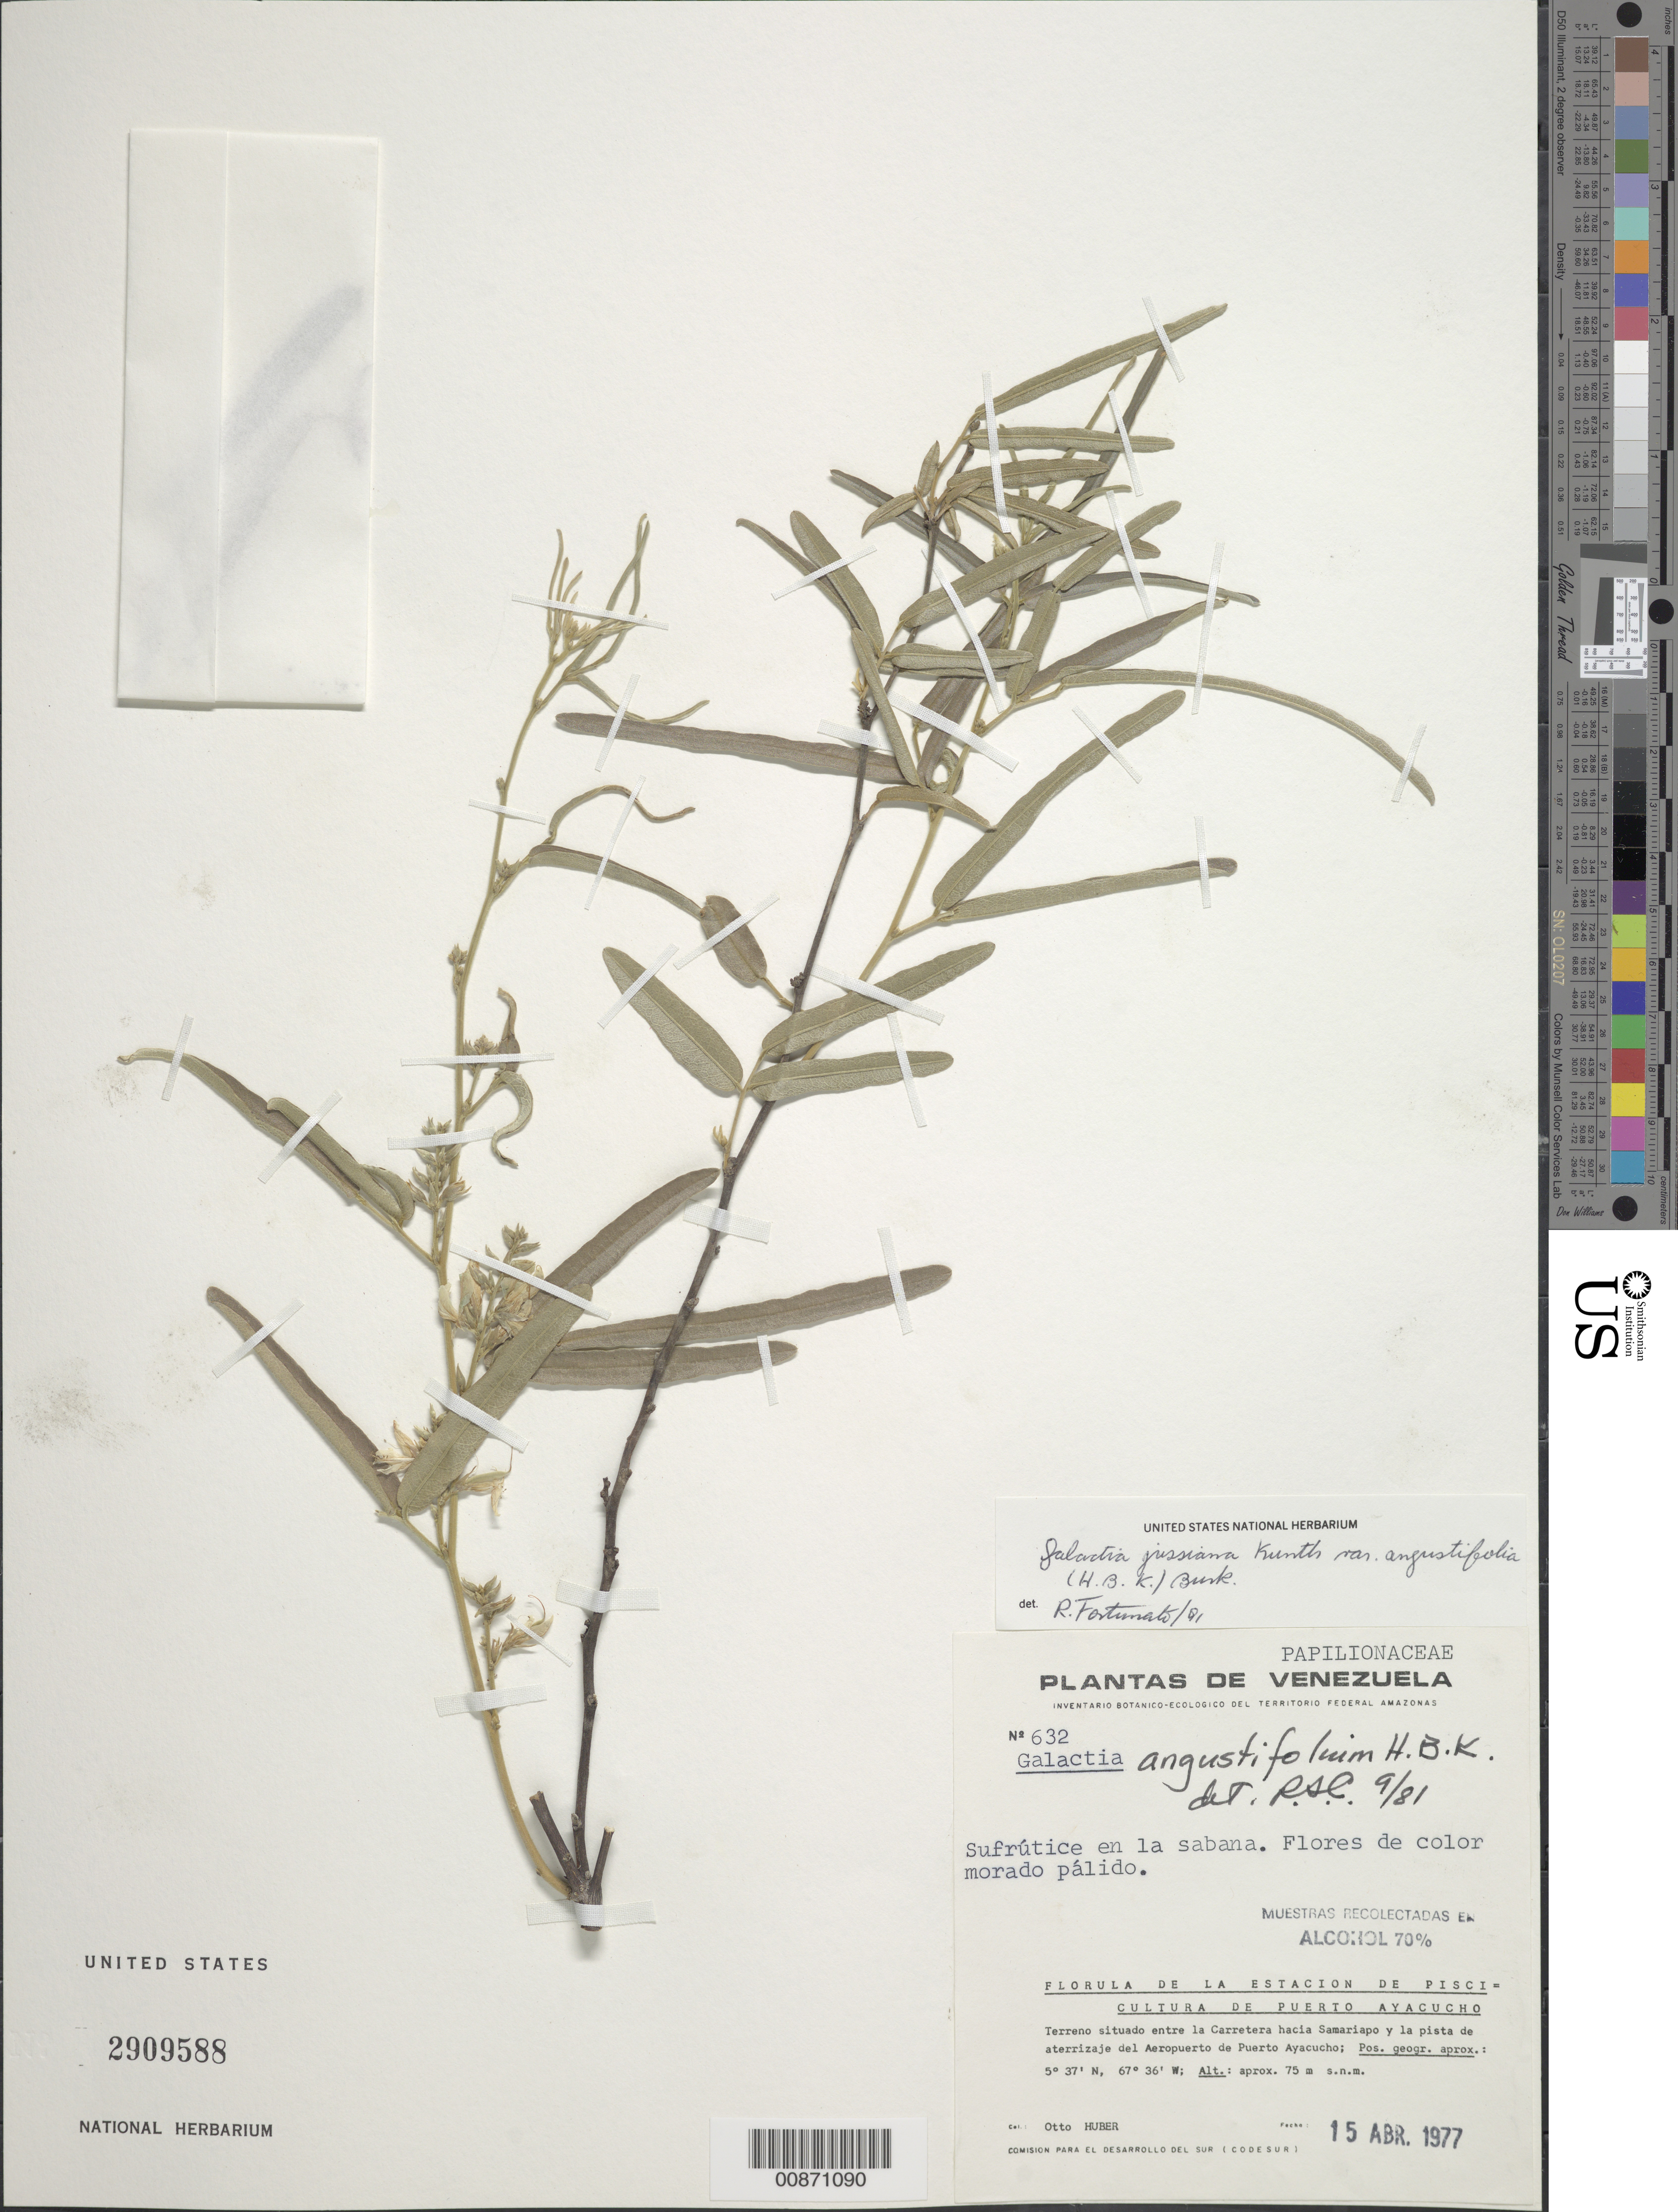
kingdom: Plantae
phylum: Tracheophyta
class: Magnoliopsida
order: Fabales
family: Fabaceae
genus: Galactia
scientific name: Galactia jussiaeana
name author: Kunth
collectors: O. Huber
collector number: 632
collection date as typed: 15-Apr-77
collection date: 1977-04-15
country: Venezuela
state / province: Amazonas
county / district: Atures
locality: Puerto Ayacucho, carretera hacia Samariapo y la pista de aterrizaje del Aeropuerto de Puerto Ayacucho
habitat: Sabana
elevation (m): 75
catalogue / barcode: US 2909588